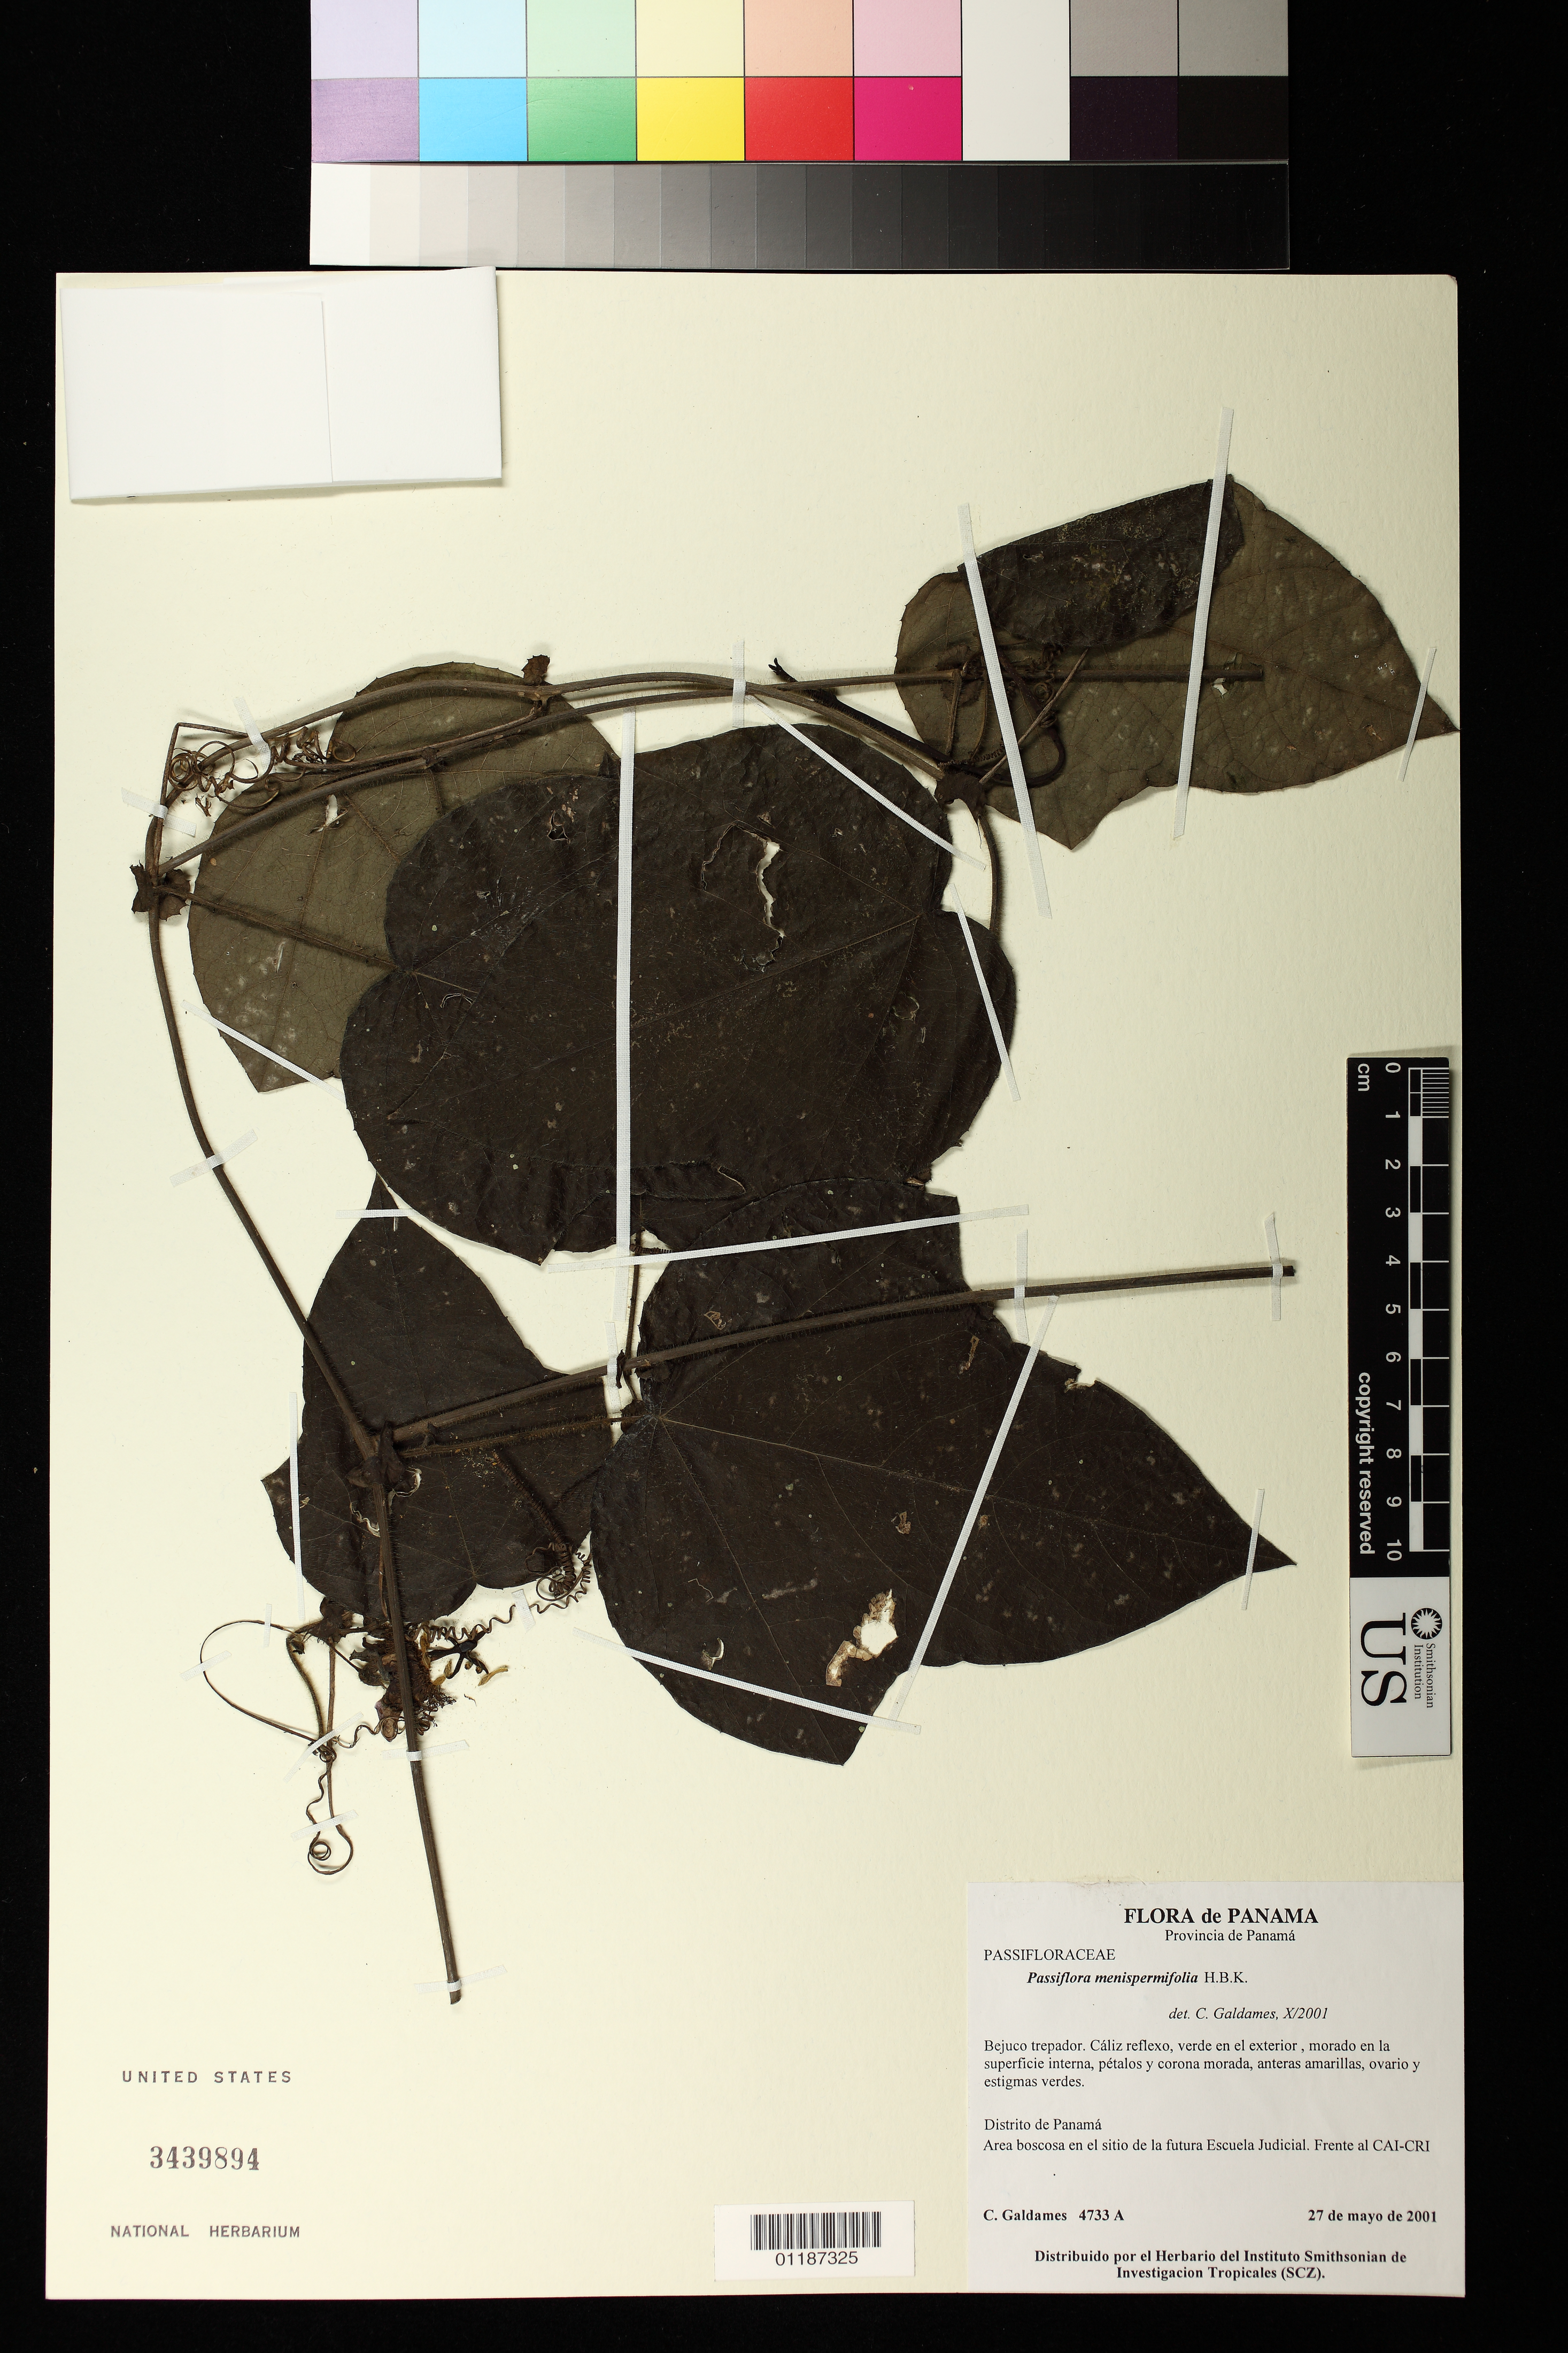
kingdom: Plantae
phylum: Tracheophyta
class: Magnoliopsida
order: Malpighiales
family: Passifloraceae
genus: Passiflora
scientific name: Passiflora menispermifolia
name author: Kunth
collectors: C. Galdames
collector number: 4733A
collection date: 2001-05-27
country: Panama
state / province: Panamá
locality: Distrito de Panamá. Area boscosa en el sitio de la futura Escuela Judicial. Frente al CAI-CRI. [Panama District. Wooded area at the site of the future Law School. Facing the CAI-CRI].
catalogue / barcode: US 3439894